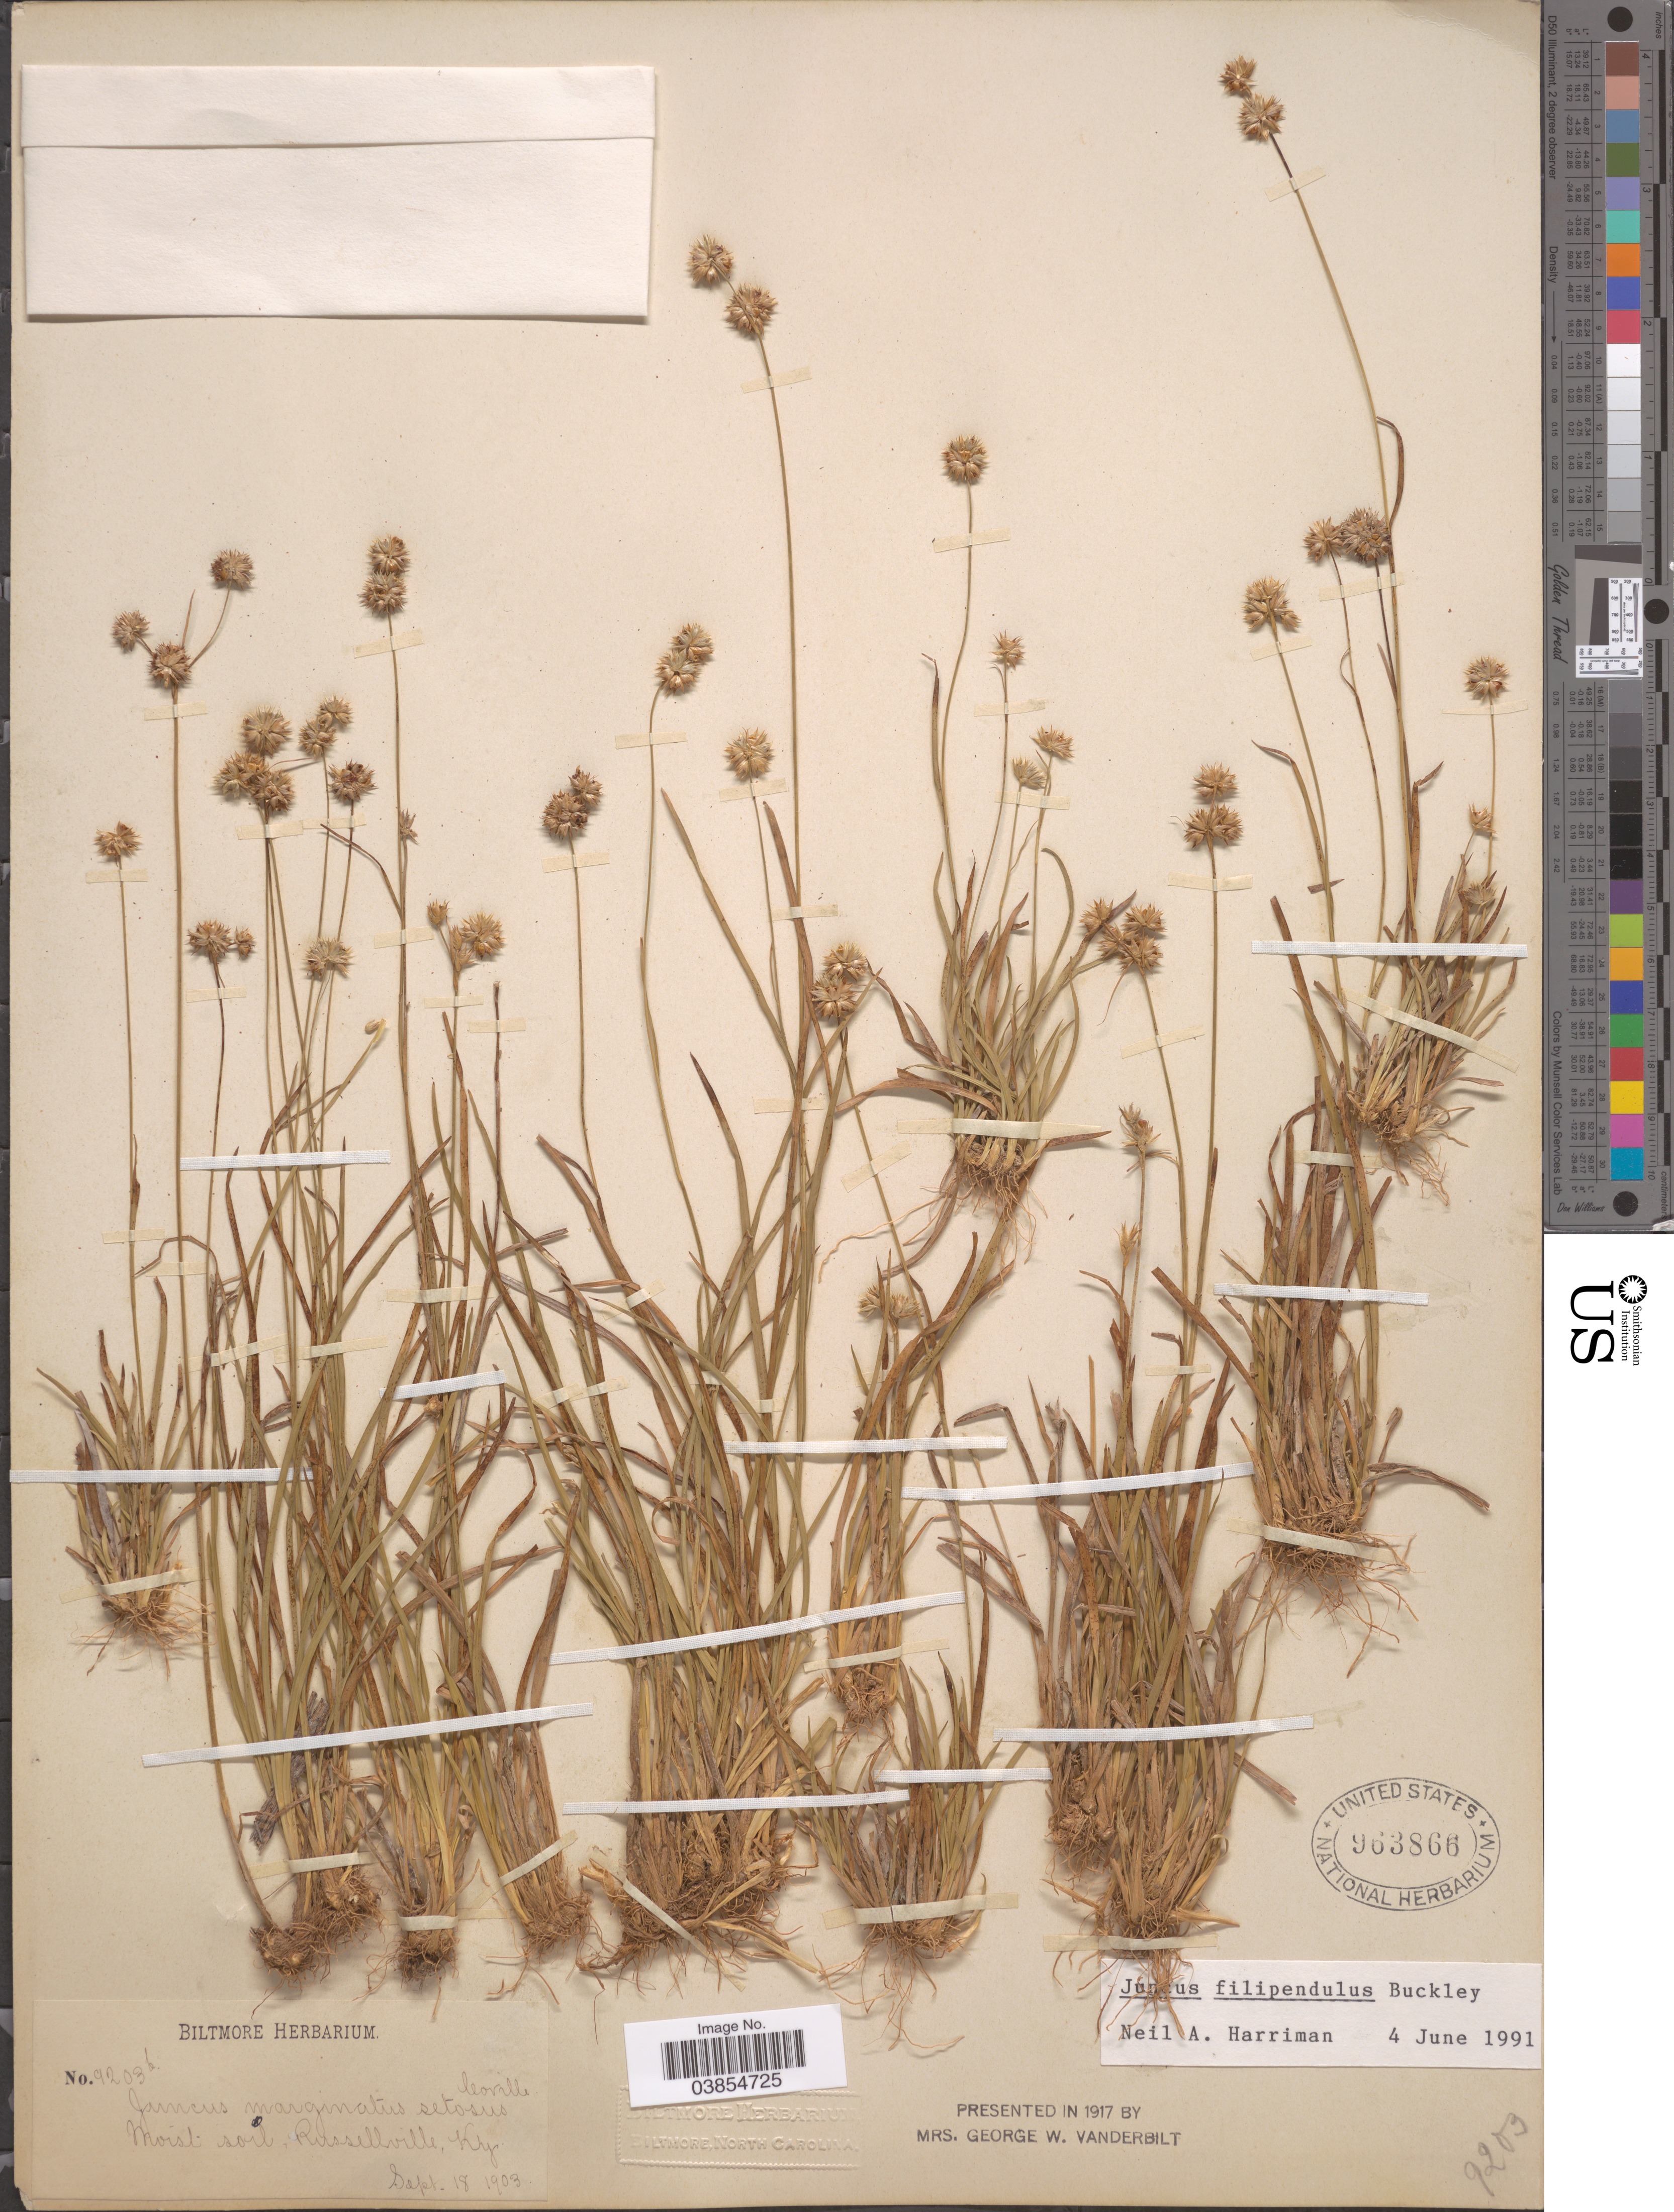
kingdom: Plantae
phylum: Tracheophyta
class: Liliopsida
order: Poales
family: Juncaceae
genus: Juncus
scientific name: Juncus marginatus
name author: Rostk.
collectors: ex herb. Biltmore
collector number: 9203b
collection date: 1903-09-18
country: United States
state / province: Kentucky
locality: Moist soil, Russellville.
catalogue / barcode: US 963866